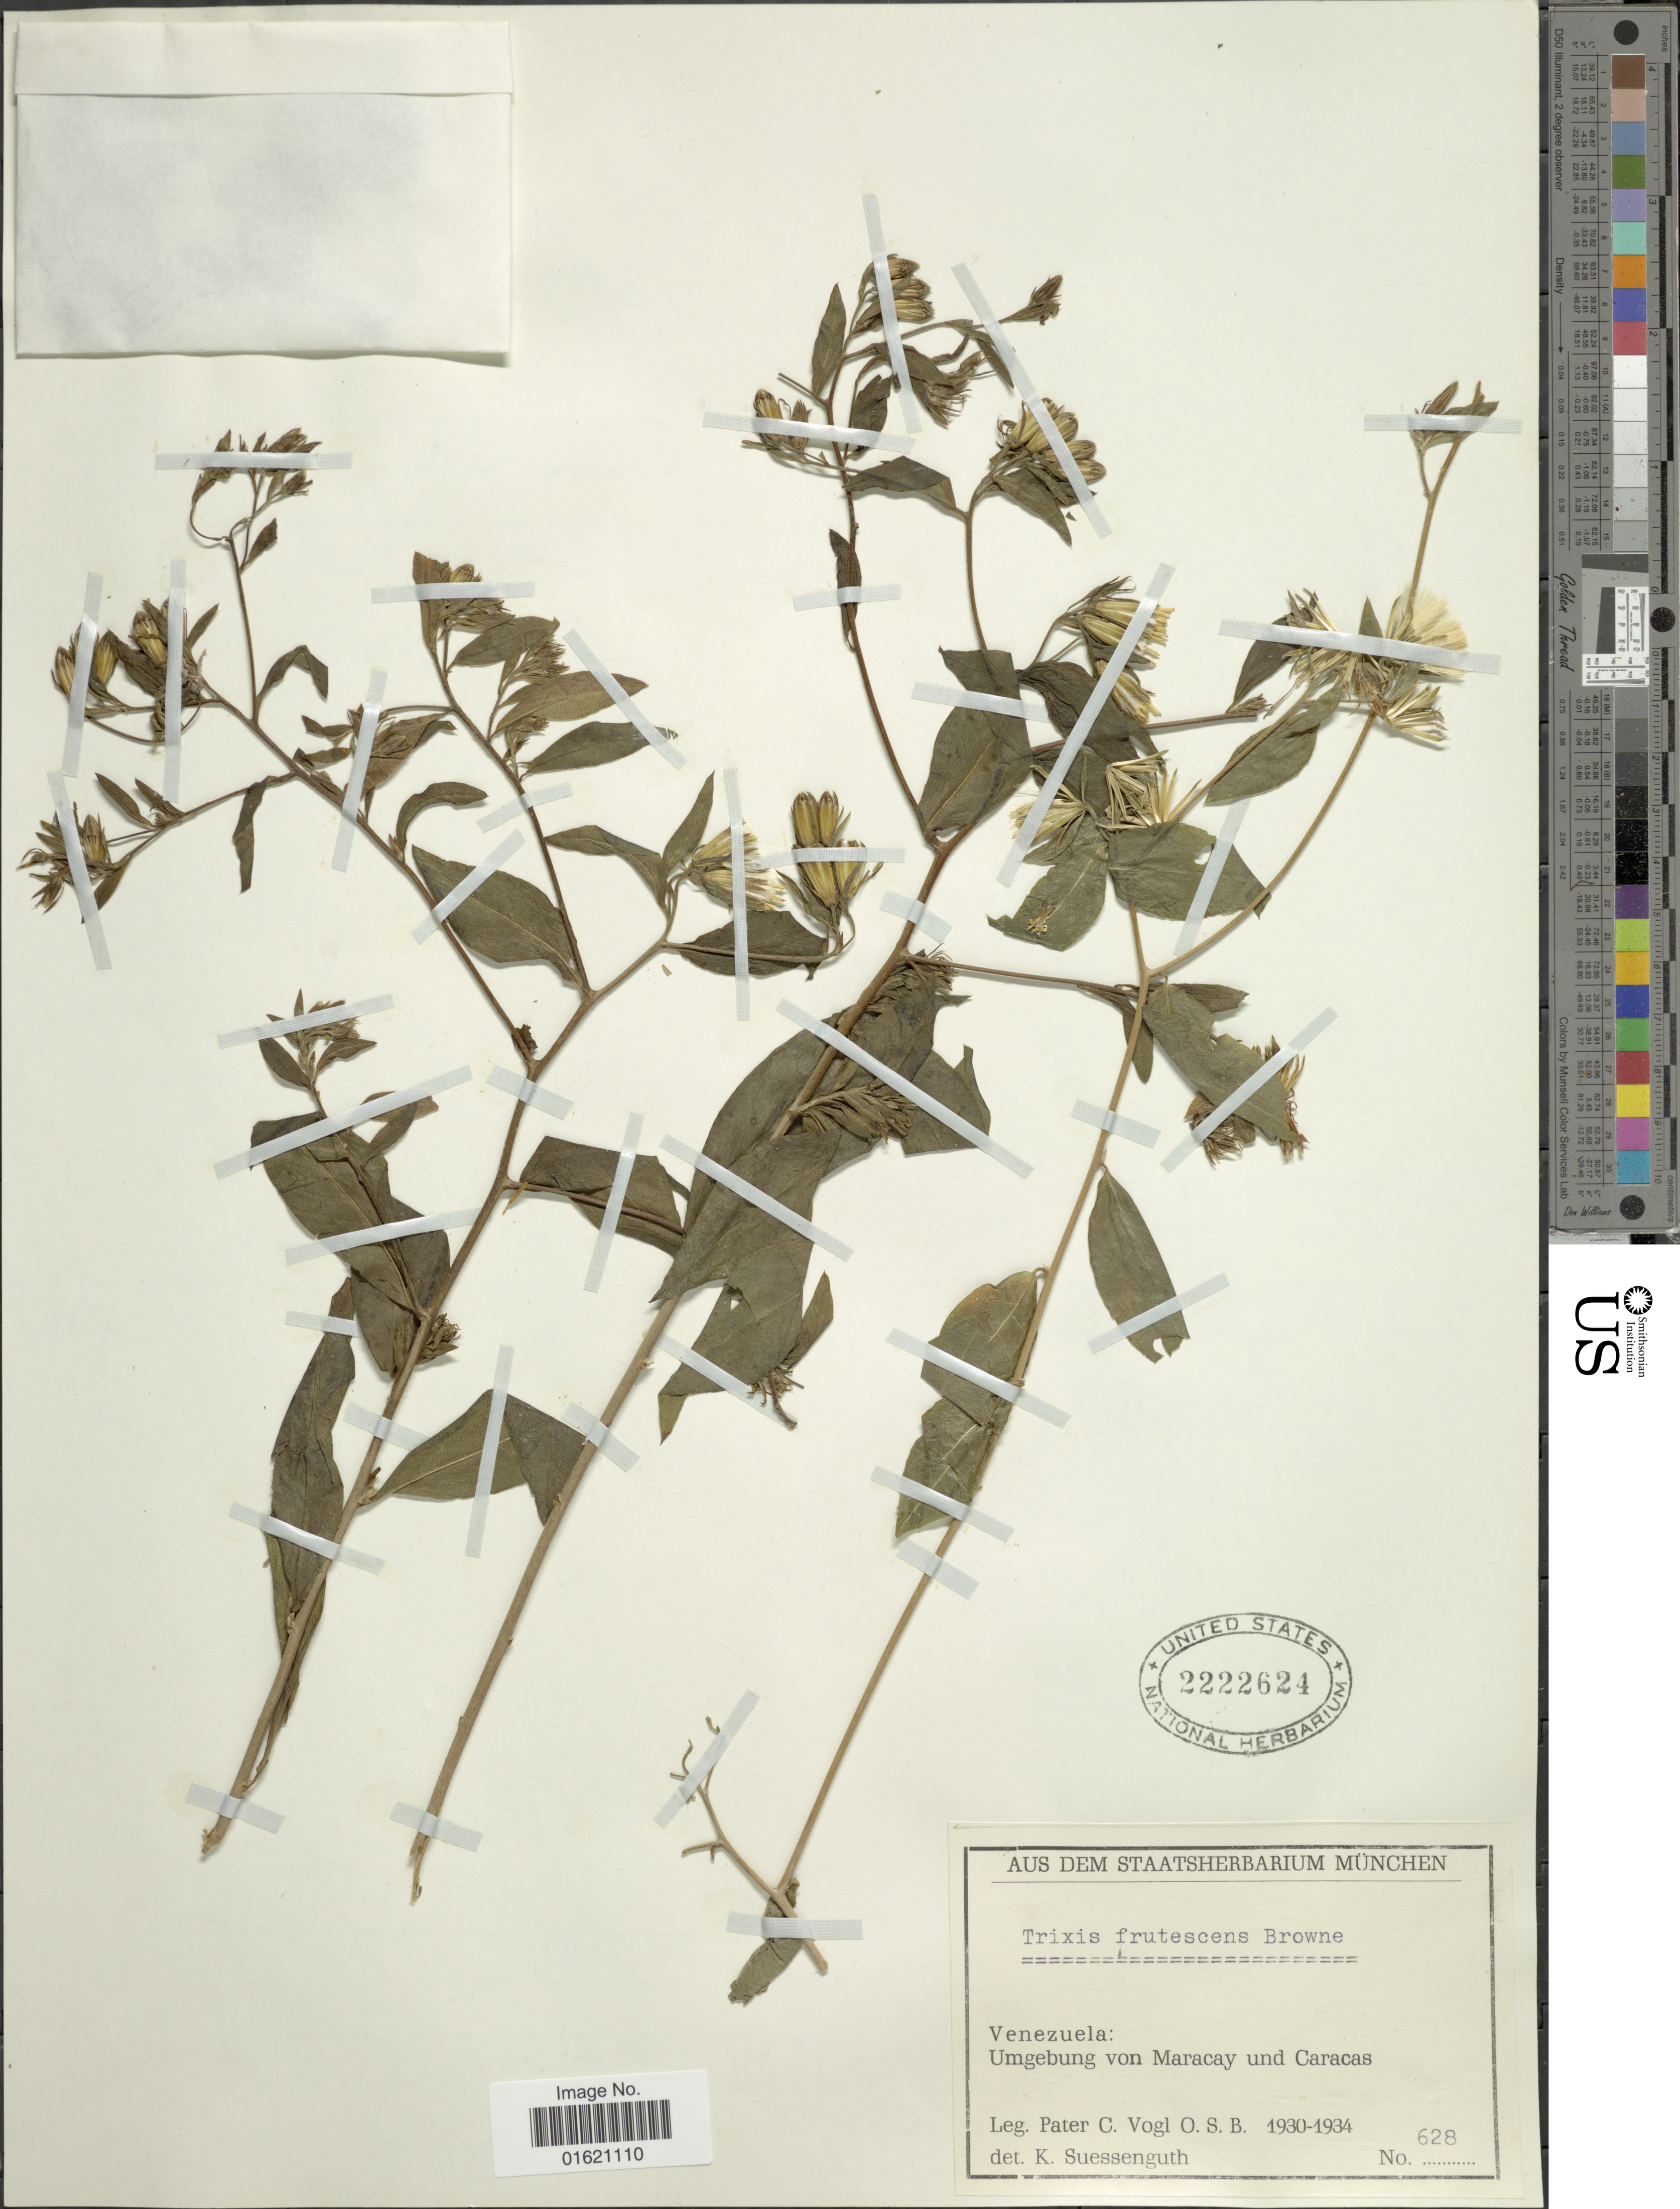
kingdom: Plantae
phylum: Tracheophyta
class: Magnoliopsida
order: Asterales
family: Asteraceae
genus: Trixis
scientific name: Trixis inula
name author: Crantz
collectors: P. C. Vogl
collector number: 628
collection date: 1930/1934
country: Venezuela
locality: Umgebung von Maracay und Caracas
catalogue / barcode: US 2222624